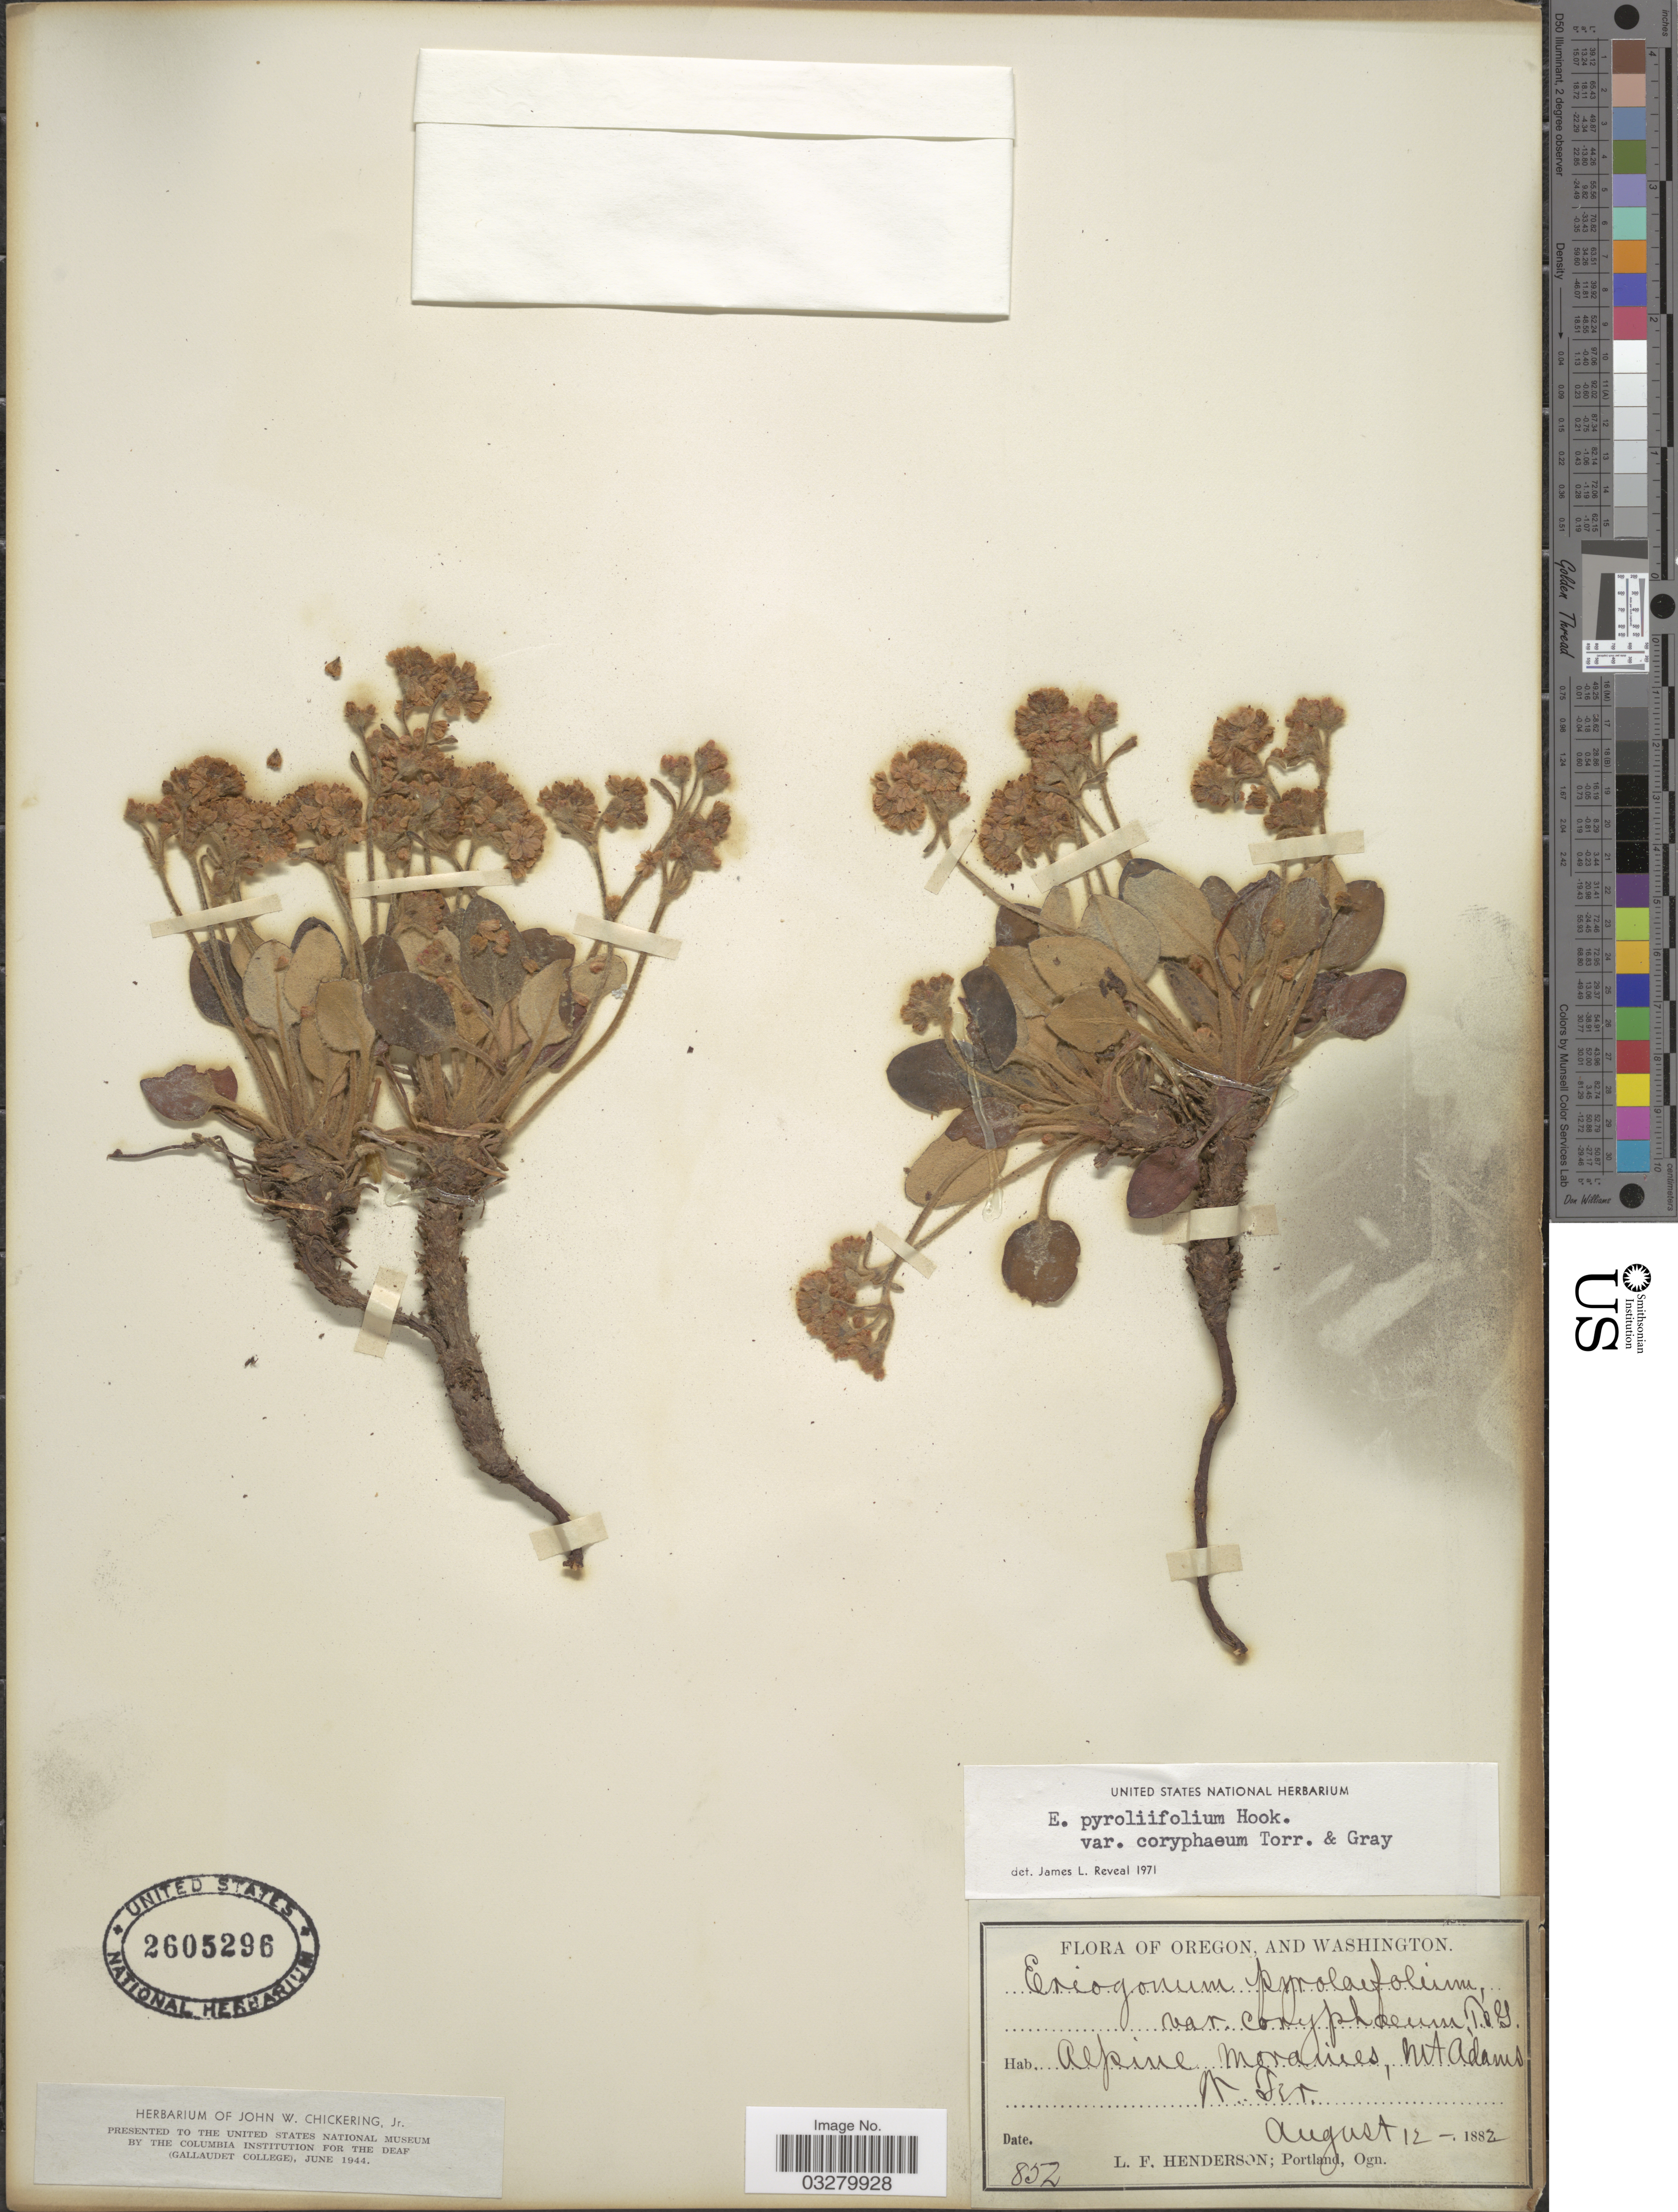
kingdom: Plantae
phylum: Tracheophyta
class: Magnoliopsida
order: Caryophyllales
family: Polygonaceae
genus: Eriogonum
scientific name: Eriogonum pyrolifolium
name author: Hook.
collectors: L. Henderson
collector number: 852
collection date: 1882-08-12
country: United States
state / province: Washington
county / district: Yakima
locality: Alpine moraines, Mt Adams. W Ter.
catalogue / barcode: US 2605296